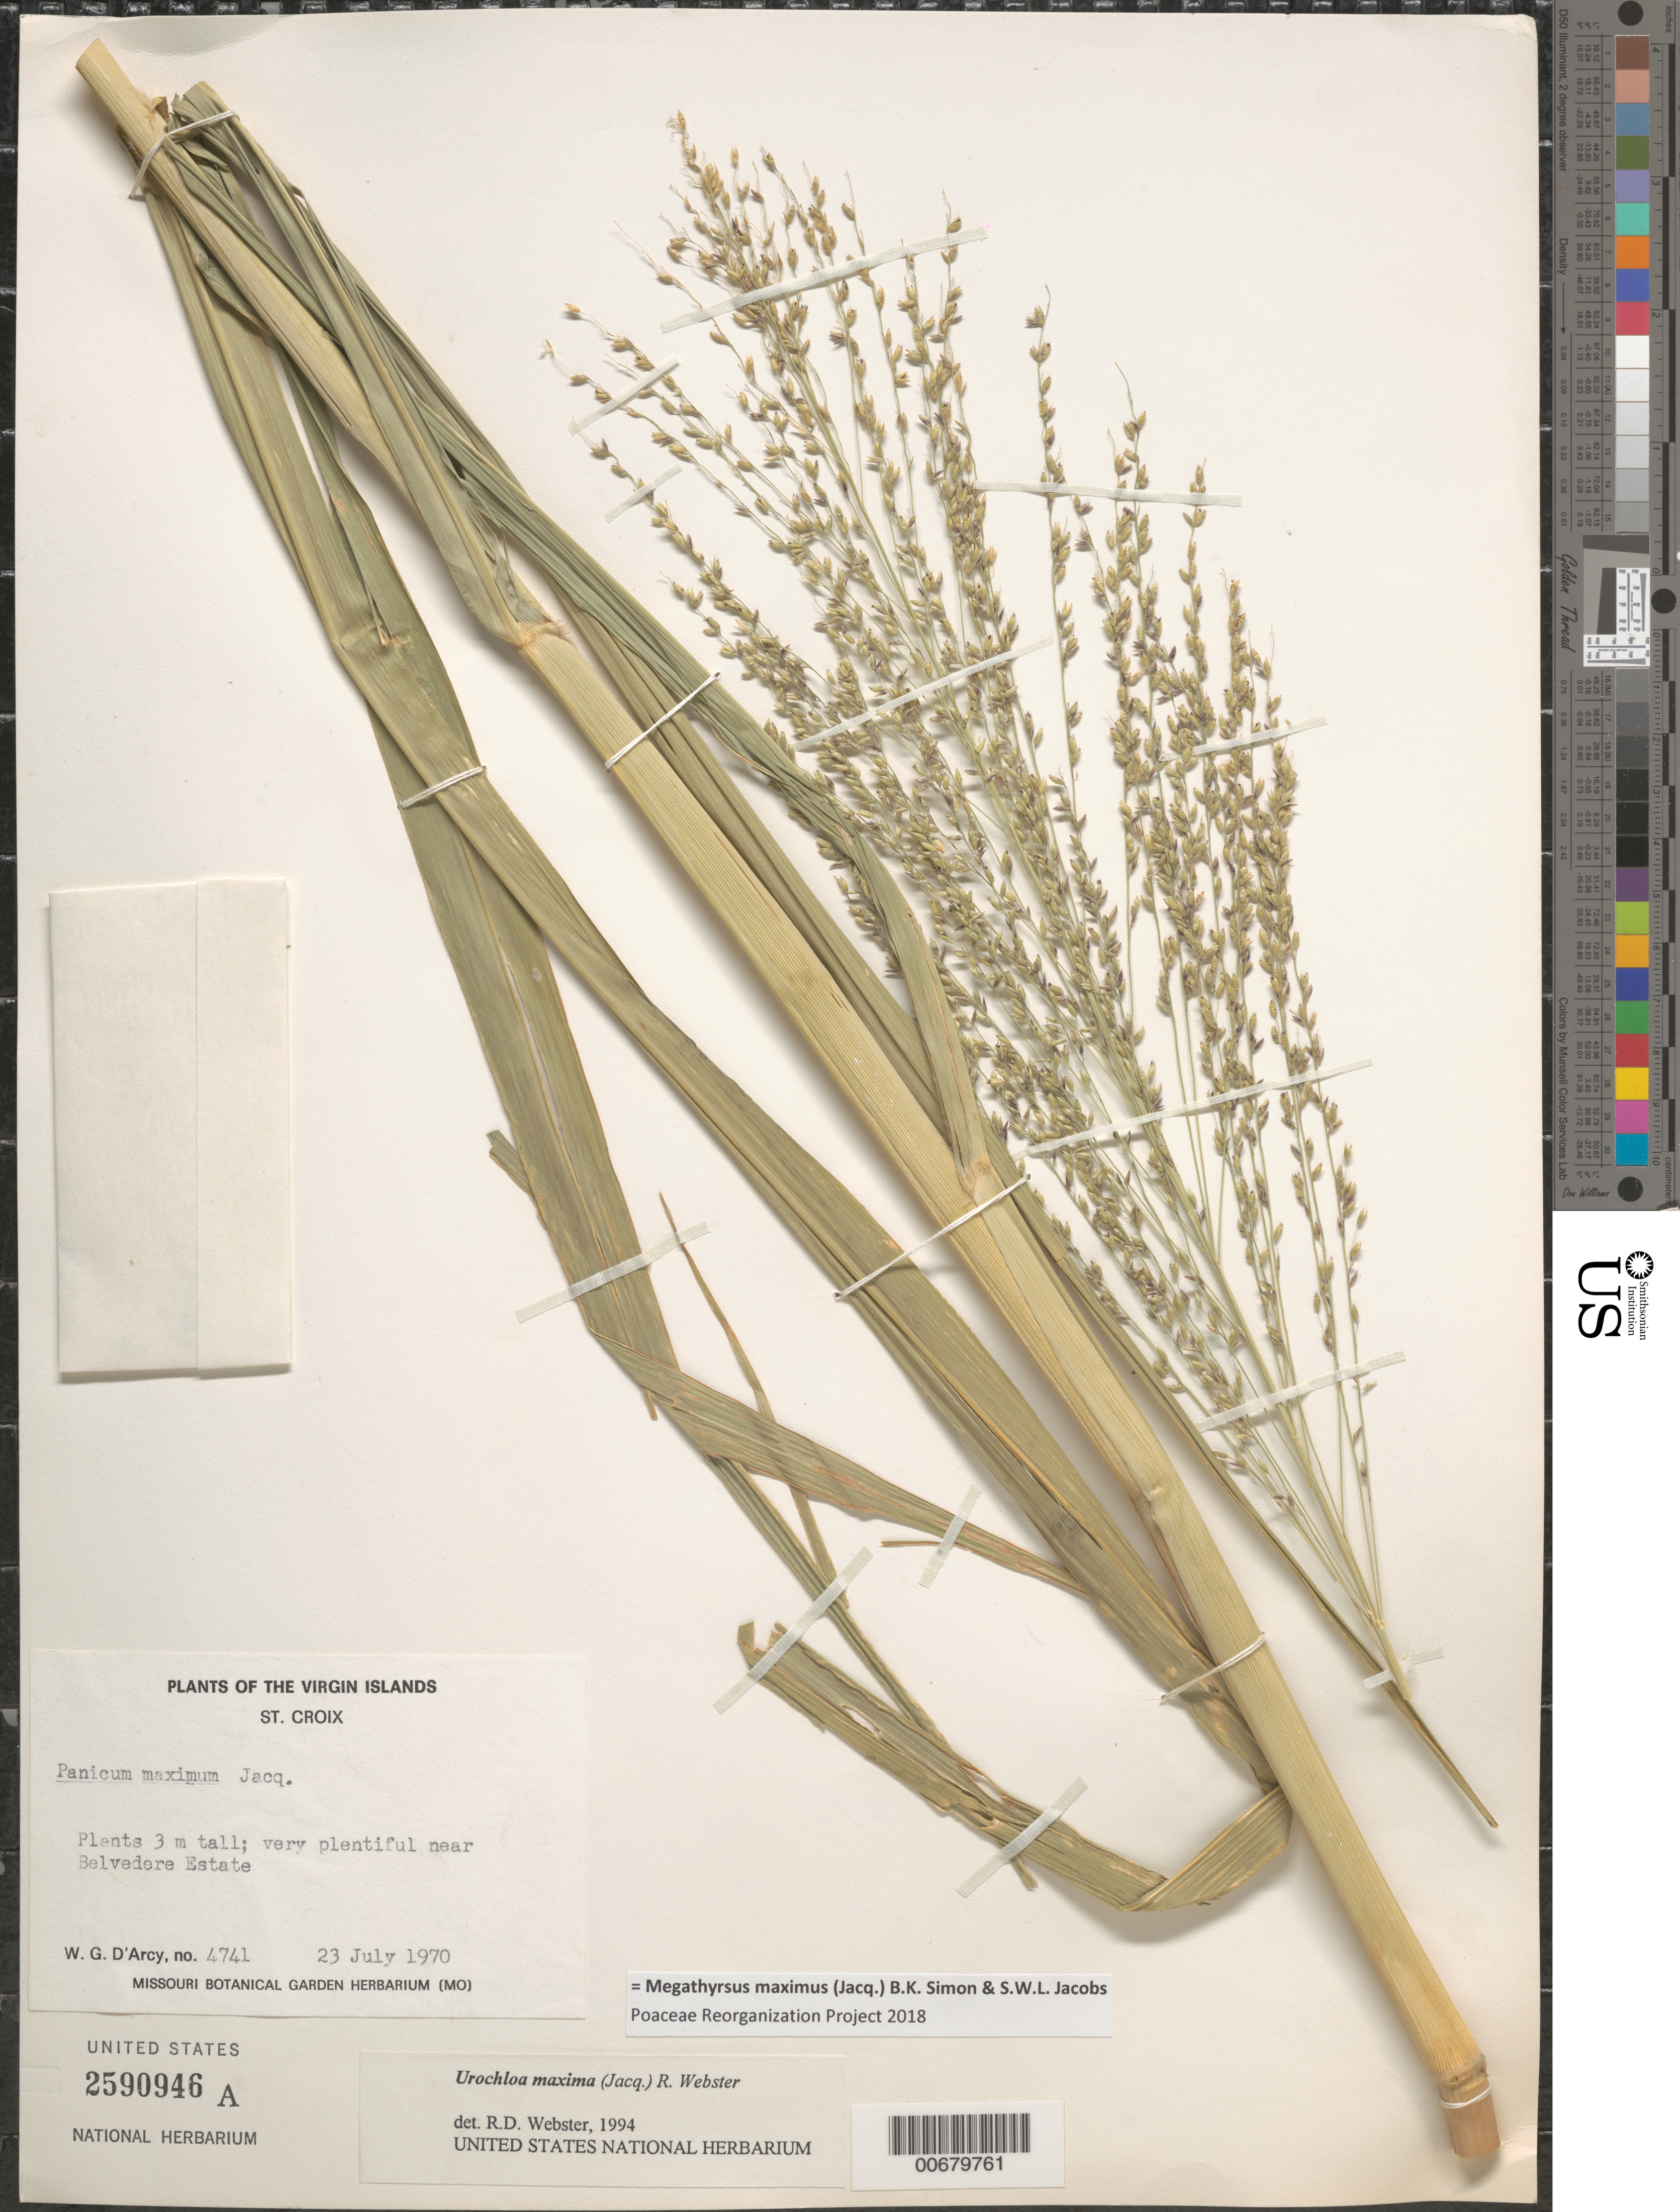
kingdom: Plantae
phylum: Tracheophyta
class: Liliopsida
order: Poales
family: Poaceae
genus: Megathyrsus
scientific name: Megathyrsus maximus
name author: (Jacq.) B.K. Simon & S.W.L. Jacobs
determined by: Poaceae Reorganization Project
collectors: W. G. D'Arcy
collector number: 4741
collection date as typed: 23 Jul 1970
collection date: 1970-07-23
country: U.S. Virgin Islands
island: St. Croix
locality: St. Croix; Belvedere Estate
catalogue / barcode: US 2590946A